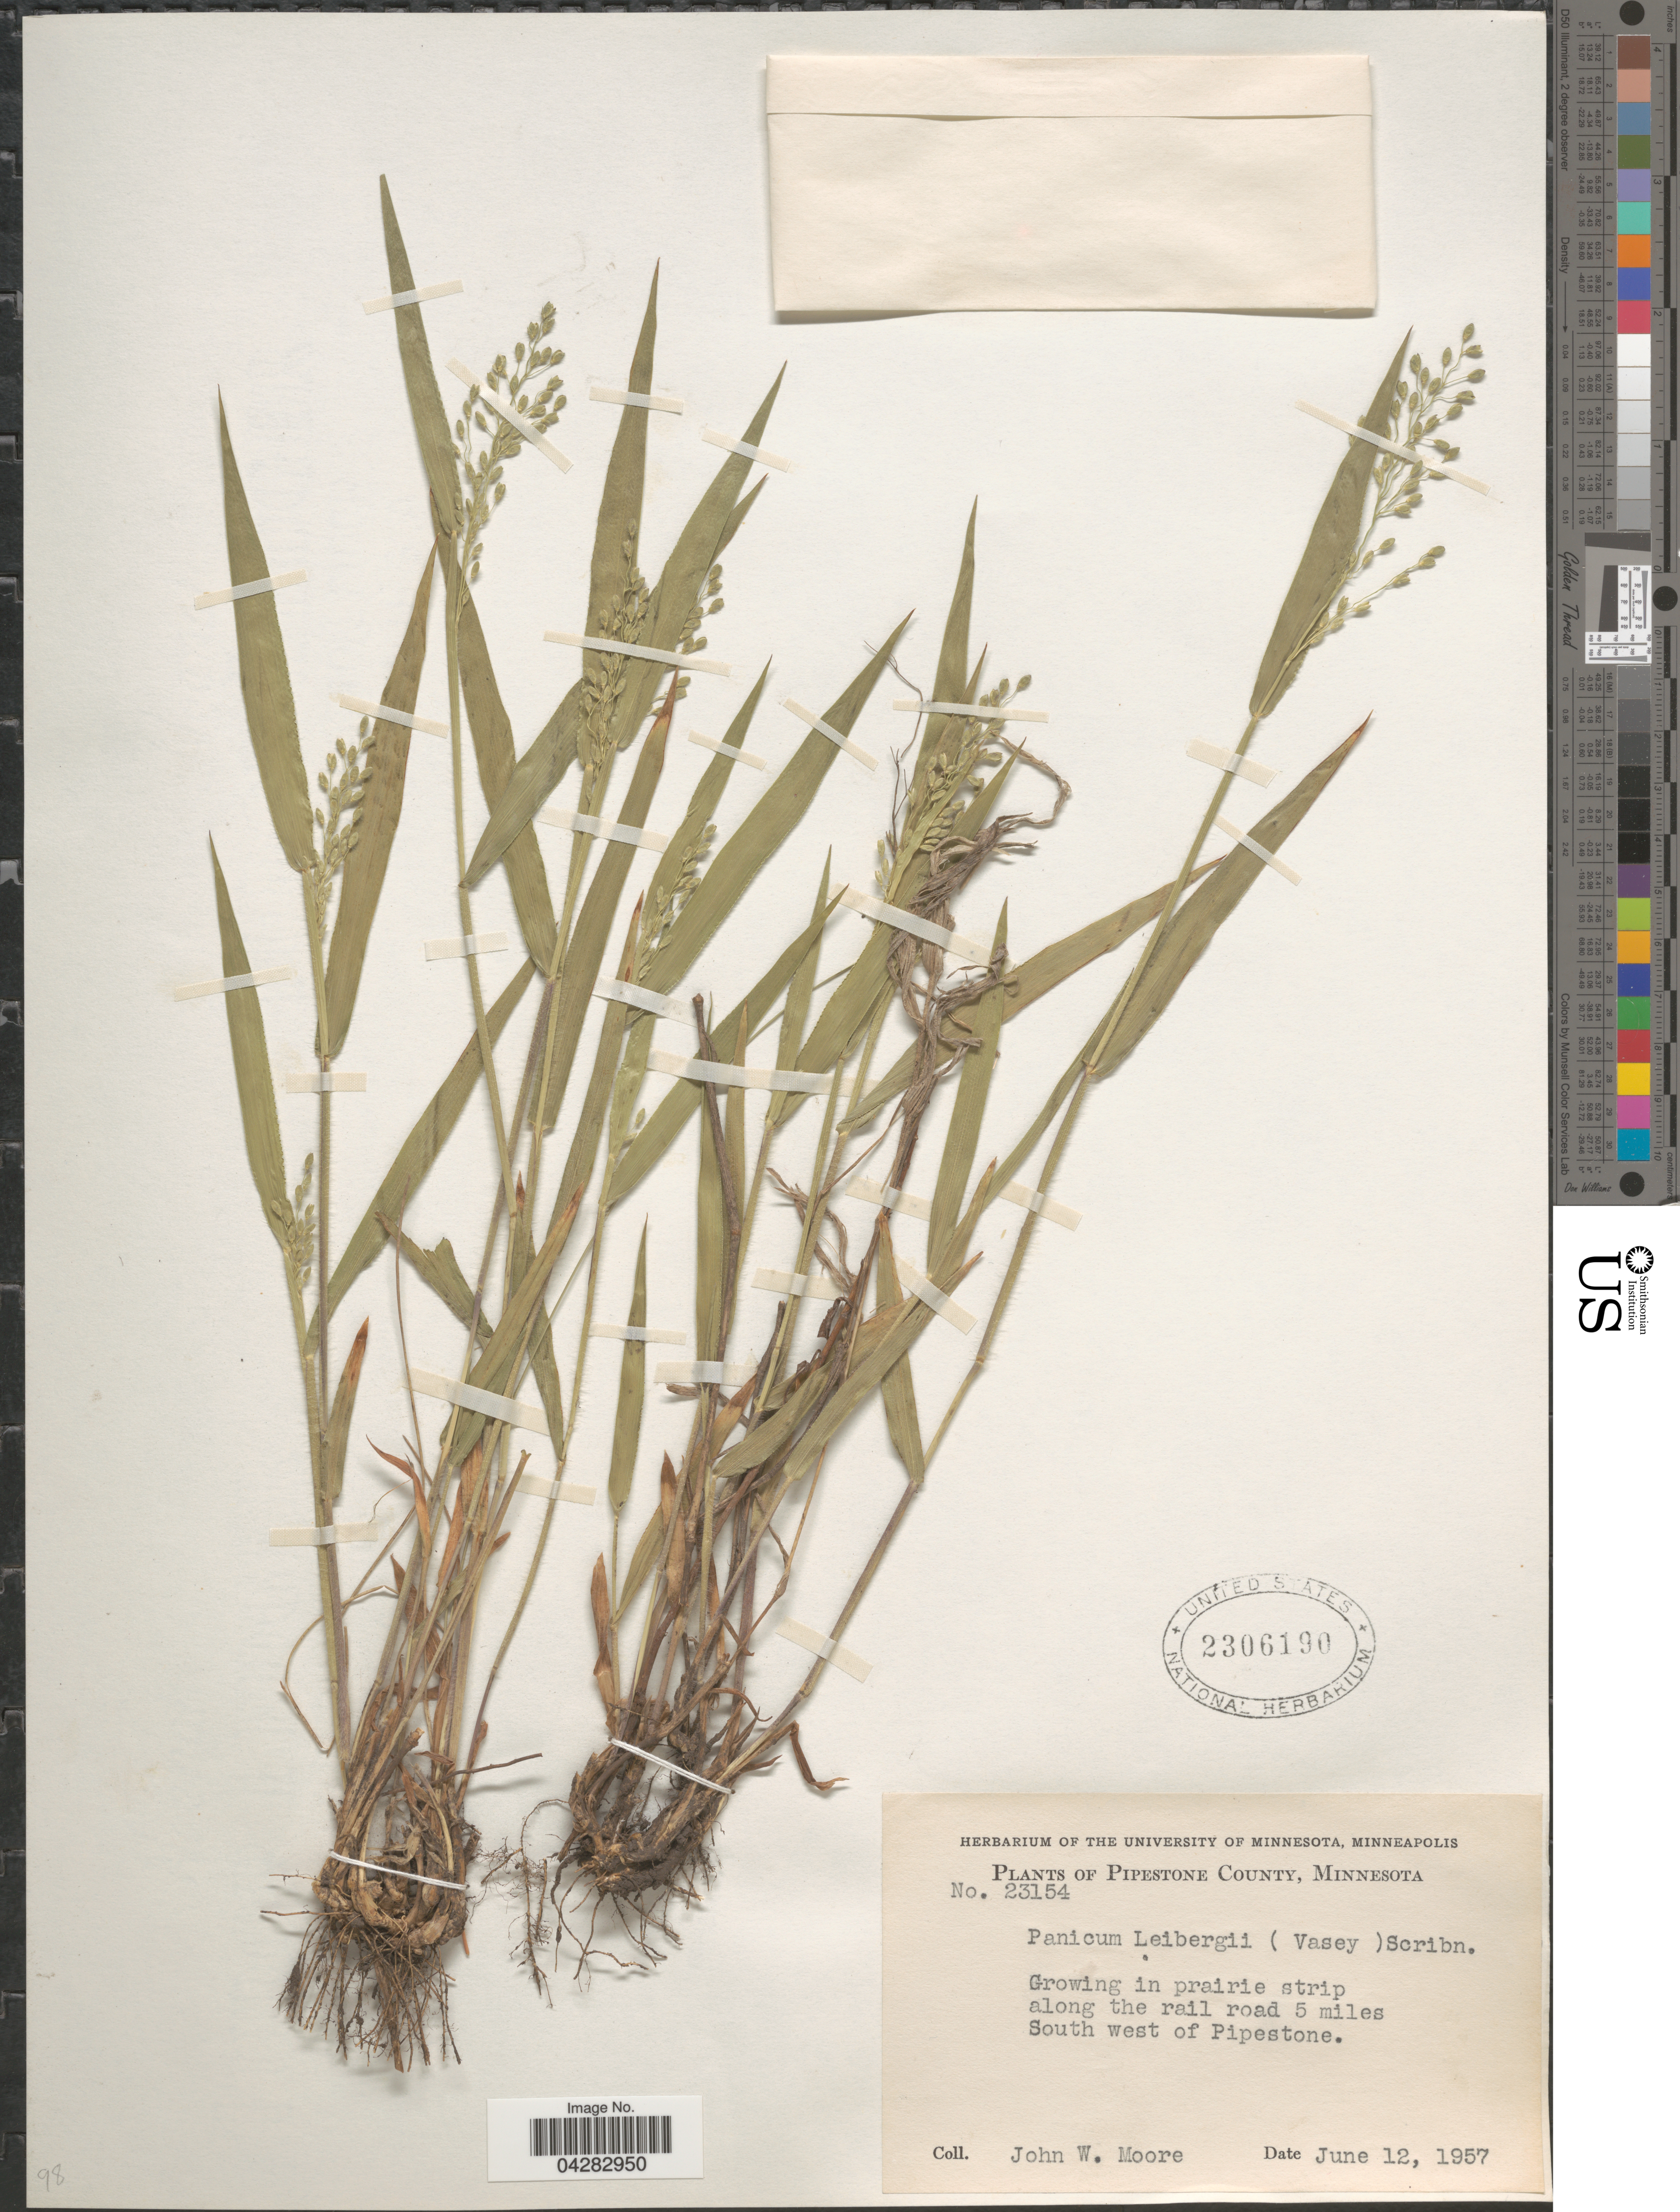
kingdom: Plantae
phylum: Tracheophyta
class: Liliopsida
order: Poales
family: Poaceae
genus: Dichanthelium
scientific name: Dichanthelium leibergii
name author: (Vasey) Gould & C.A. Clark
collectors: J. Moore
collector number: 23154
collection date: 1957-06-12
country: United States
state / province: Minnesota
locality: Pipestone County. In prairie strip along the rail road 5 miles South west of Pipestone.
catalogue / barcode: US 2306190